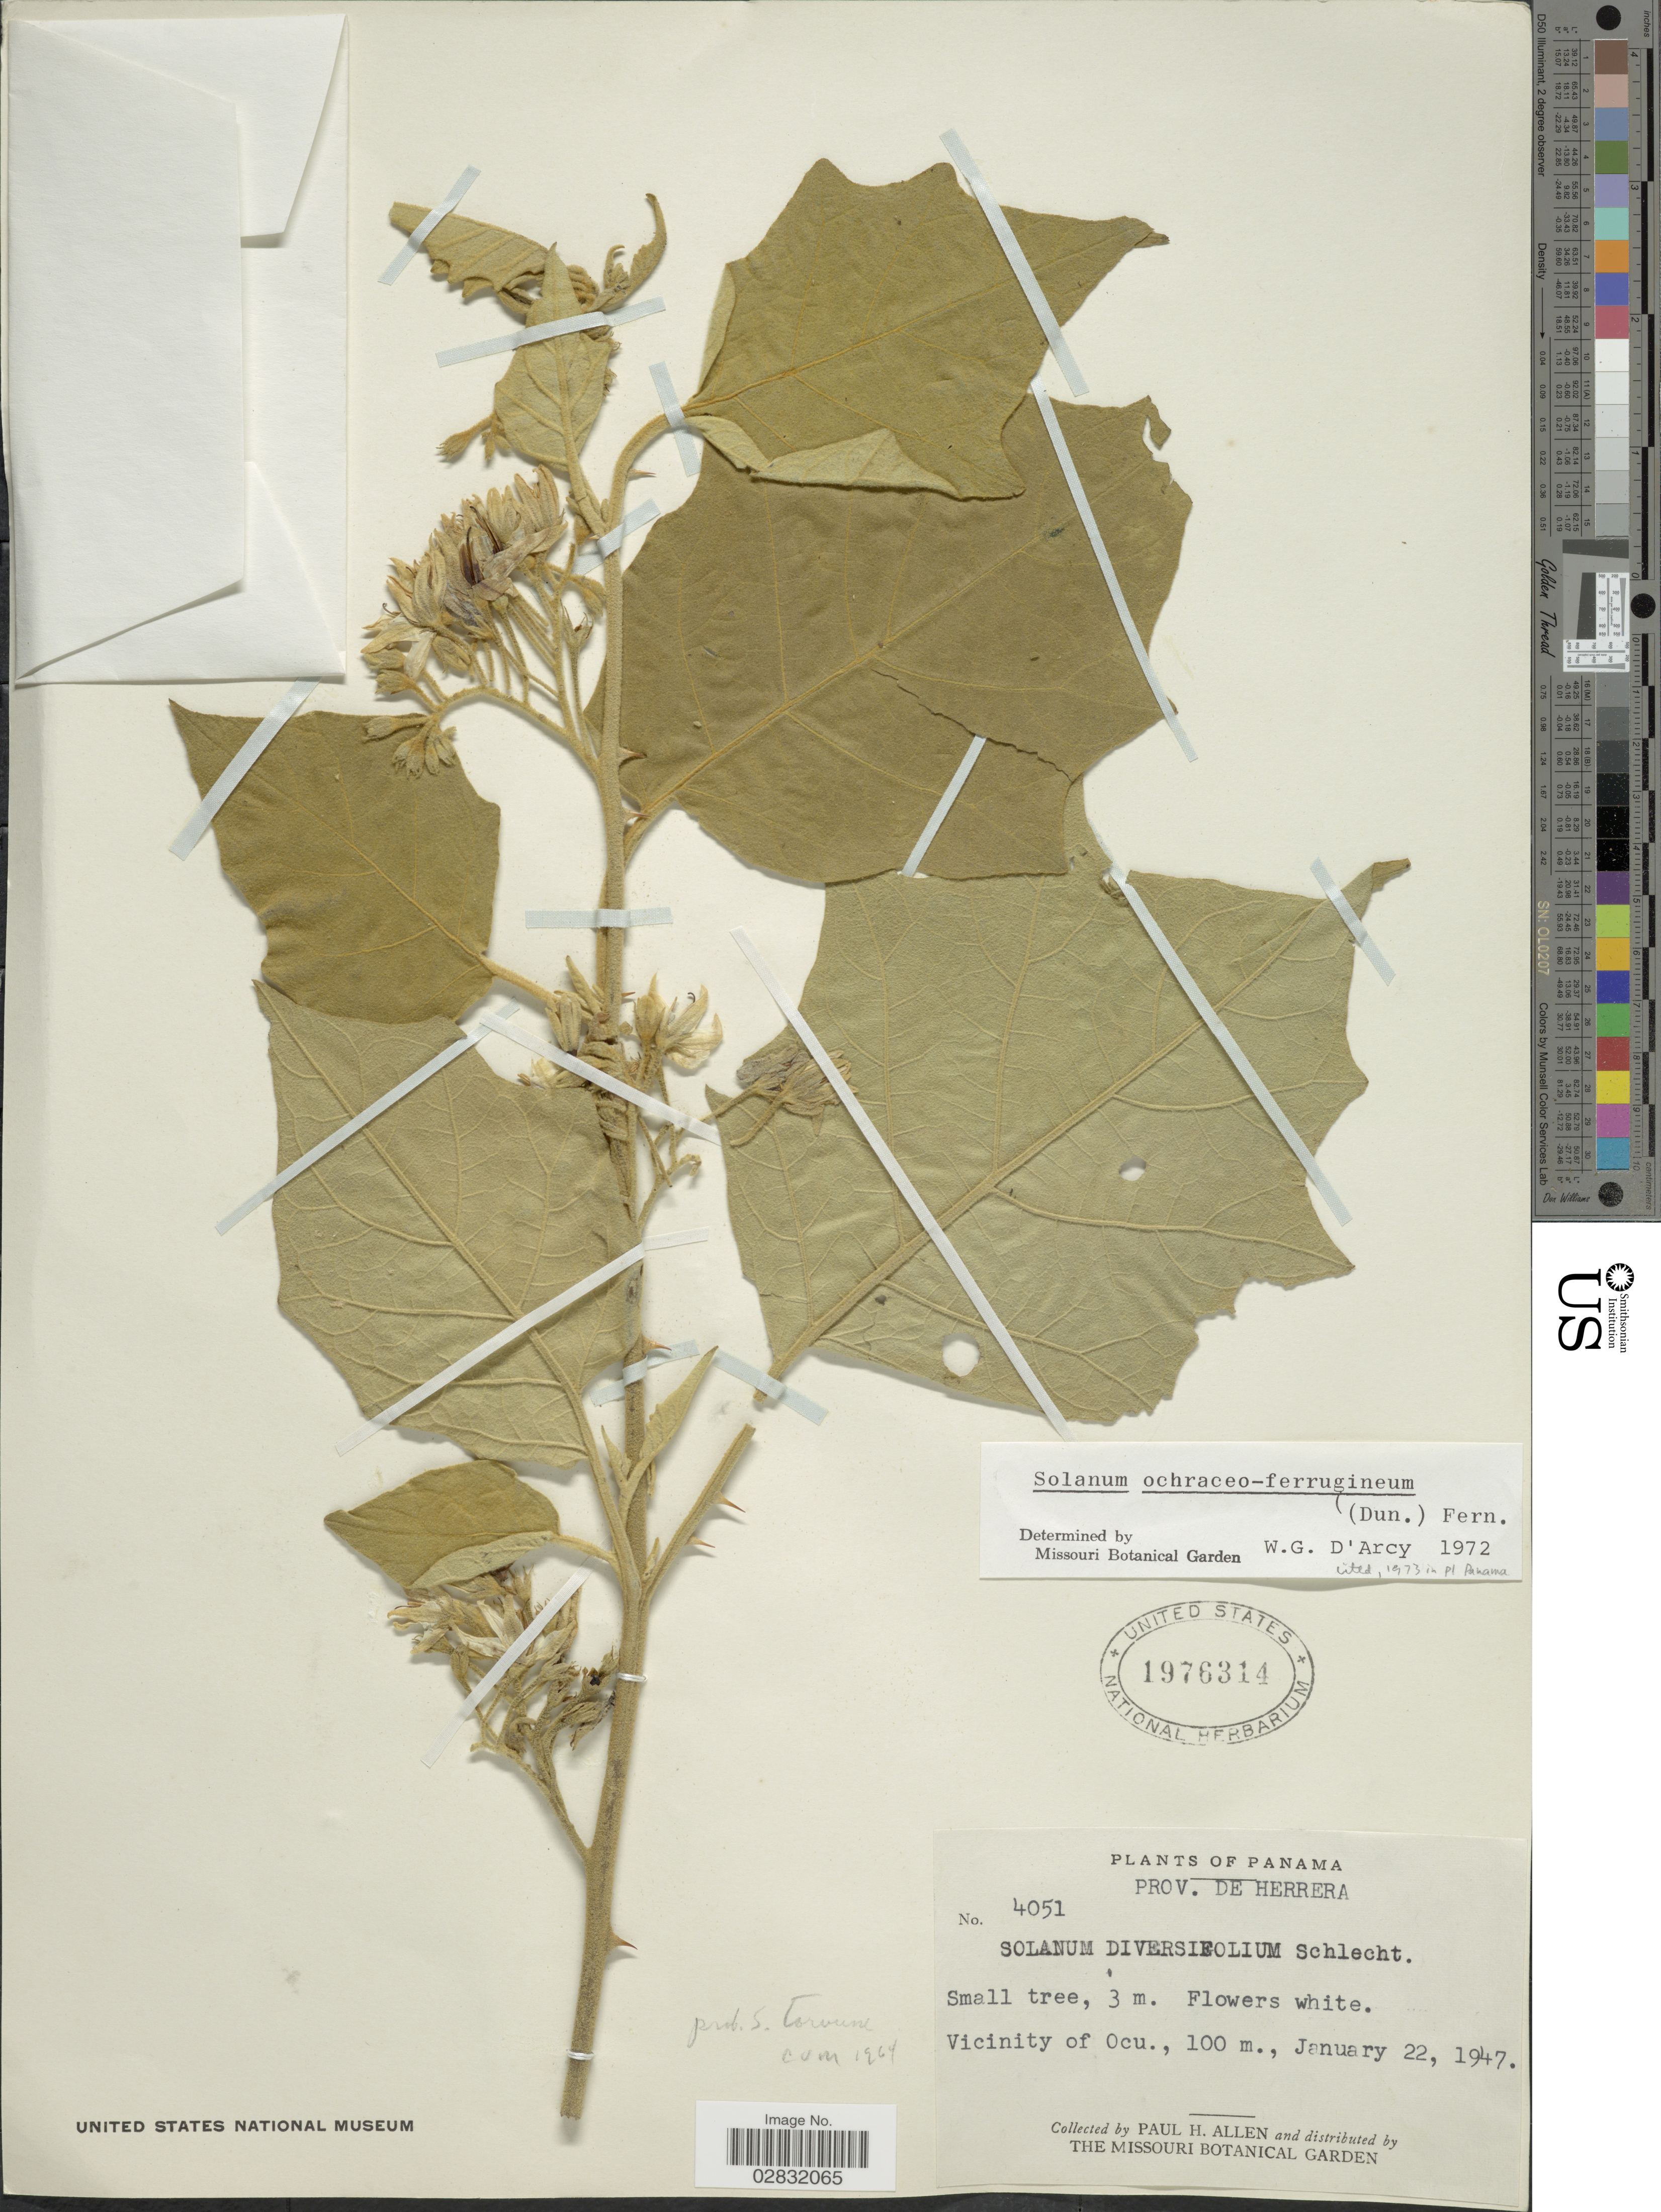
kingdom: Plantae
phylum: Tracheophyta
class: Magnoliopsida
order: Solanales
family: Solanaceae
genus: Solanum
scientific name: Solanum ochraceo-ferrugineum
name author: (Dunal) Fernald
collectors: P. H. Allen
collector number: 4051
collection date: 1947-01-22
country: Panama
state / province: Herrera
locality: Prov. de Herrera, Vicinity of Ocu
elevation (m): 100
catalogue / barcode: US 1976314